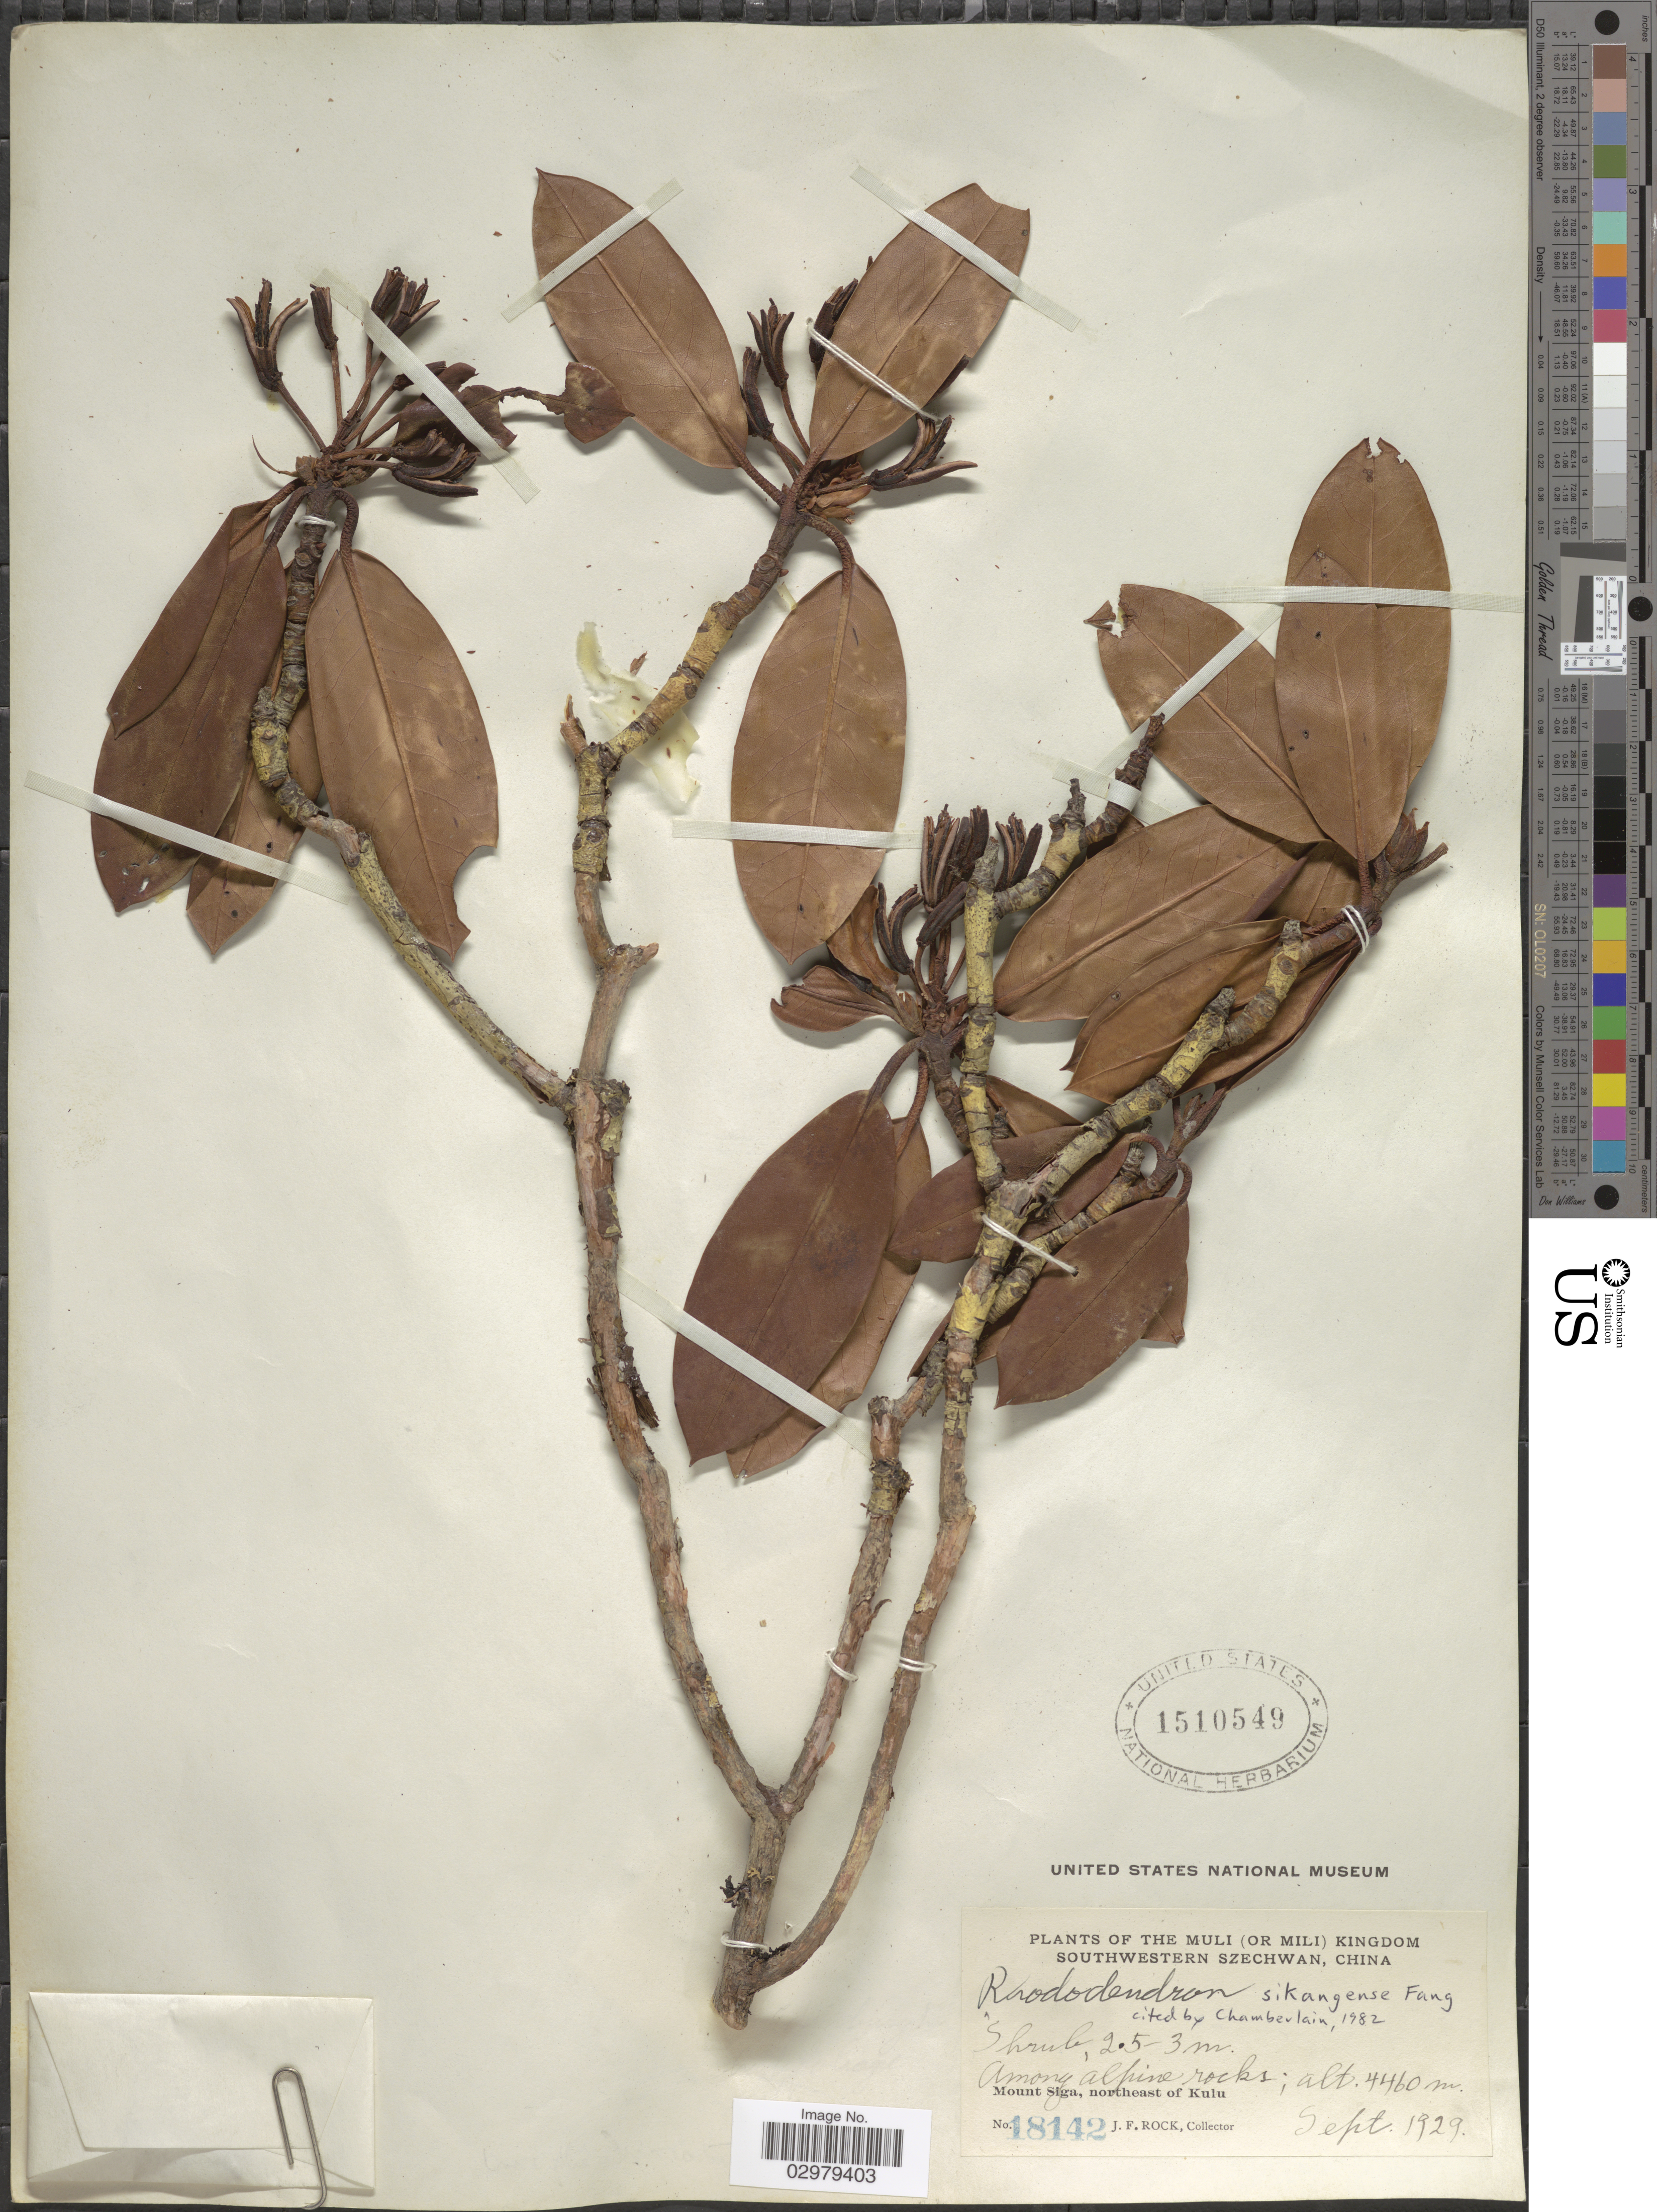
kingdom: Plantae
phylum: Tracheophyta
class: Magnoliopsida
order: Ericales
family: Ericaceae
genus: Rhododendron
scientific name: Rhododendron sp.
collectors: J. Rock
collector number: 18142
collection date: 1929-09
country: China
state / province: Sichuan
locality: Muli (Or Mili) Kingdom Southwestern Szechwan. Among alpine rocks. Mount Siga, northeast of Kulu.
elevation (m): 4460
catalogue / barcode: US 1510549